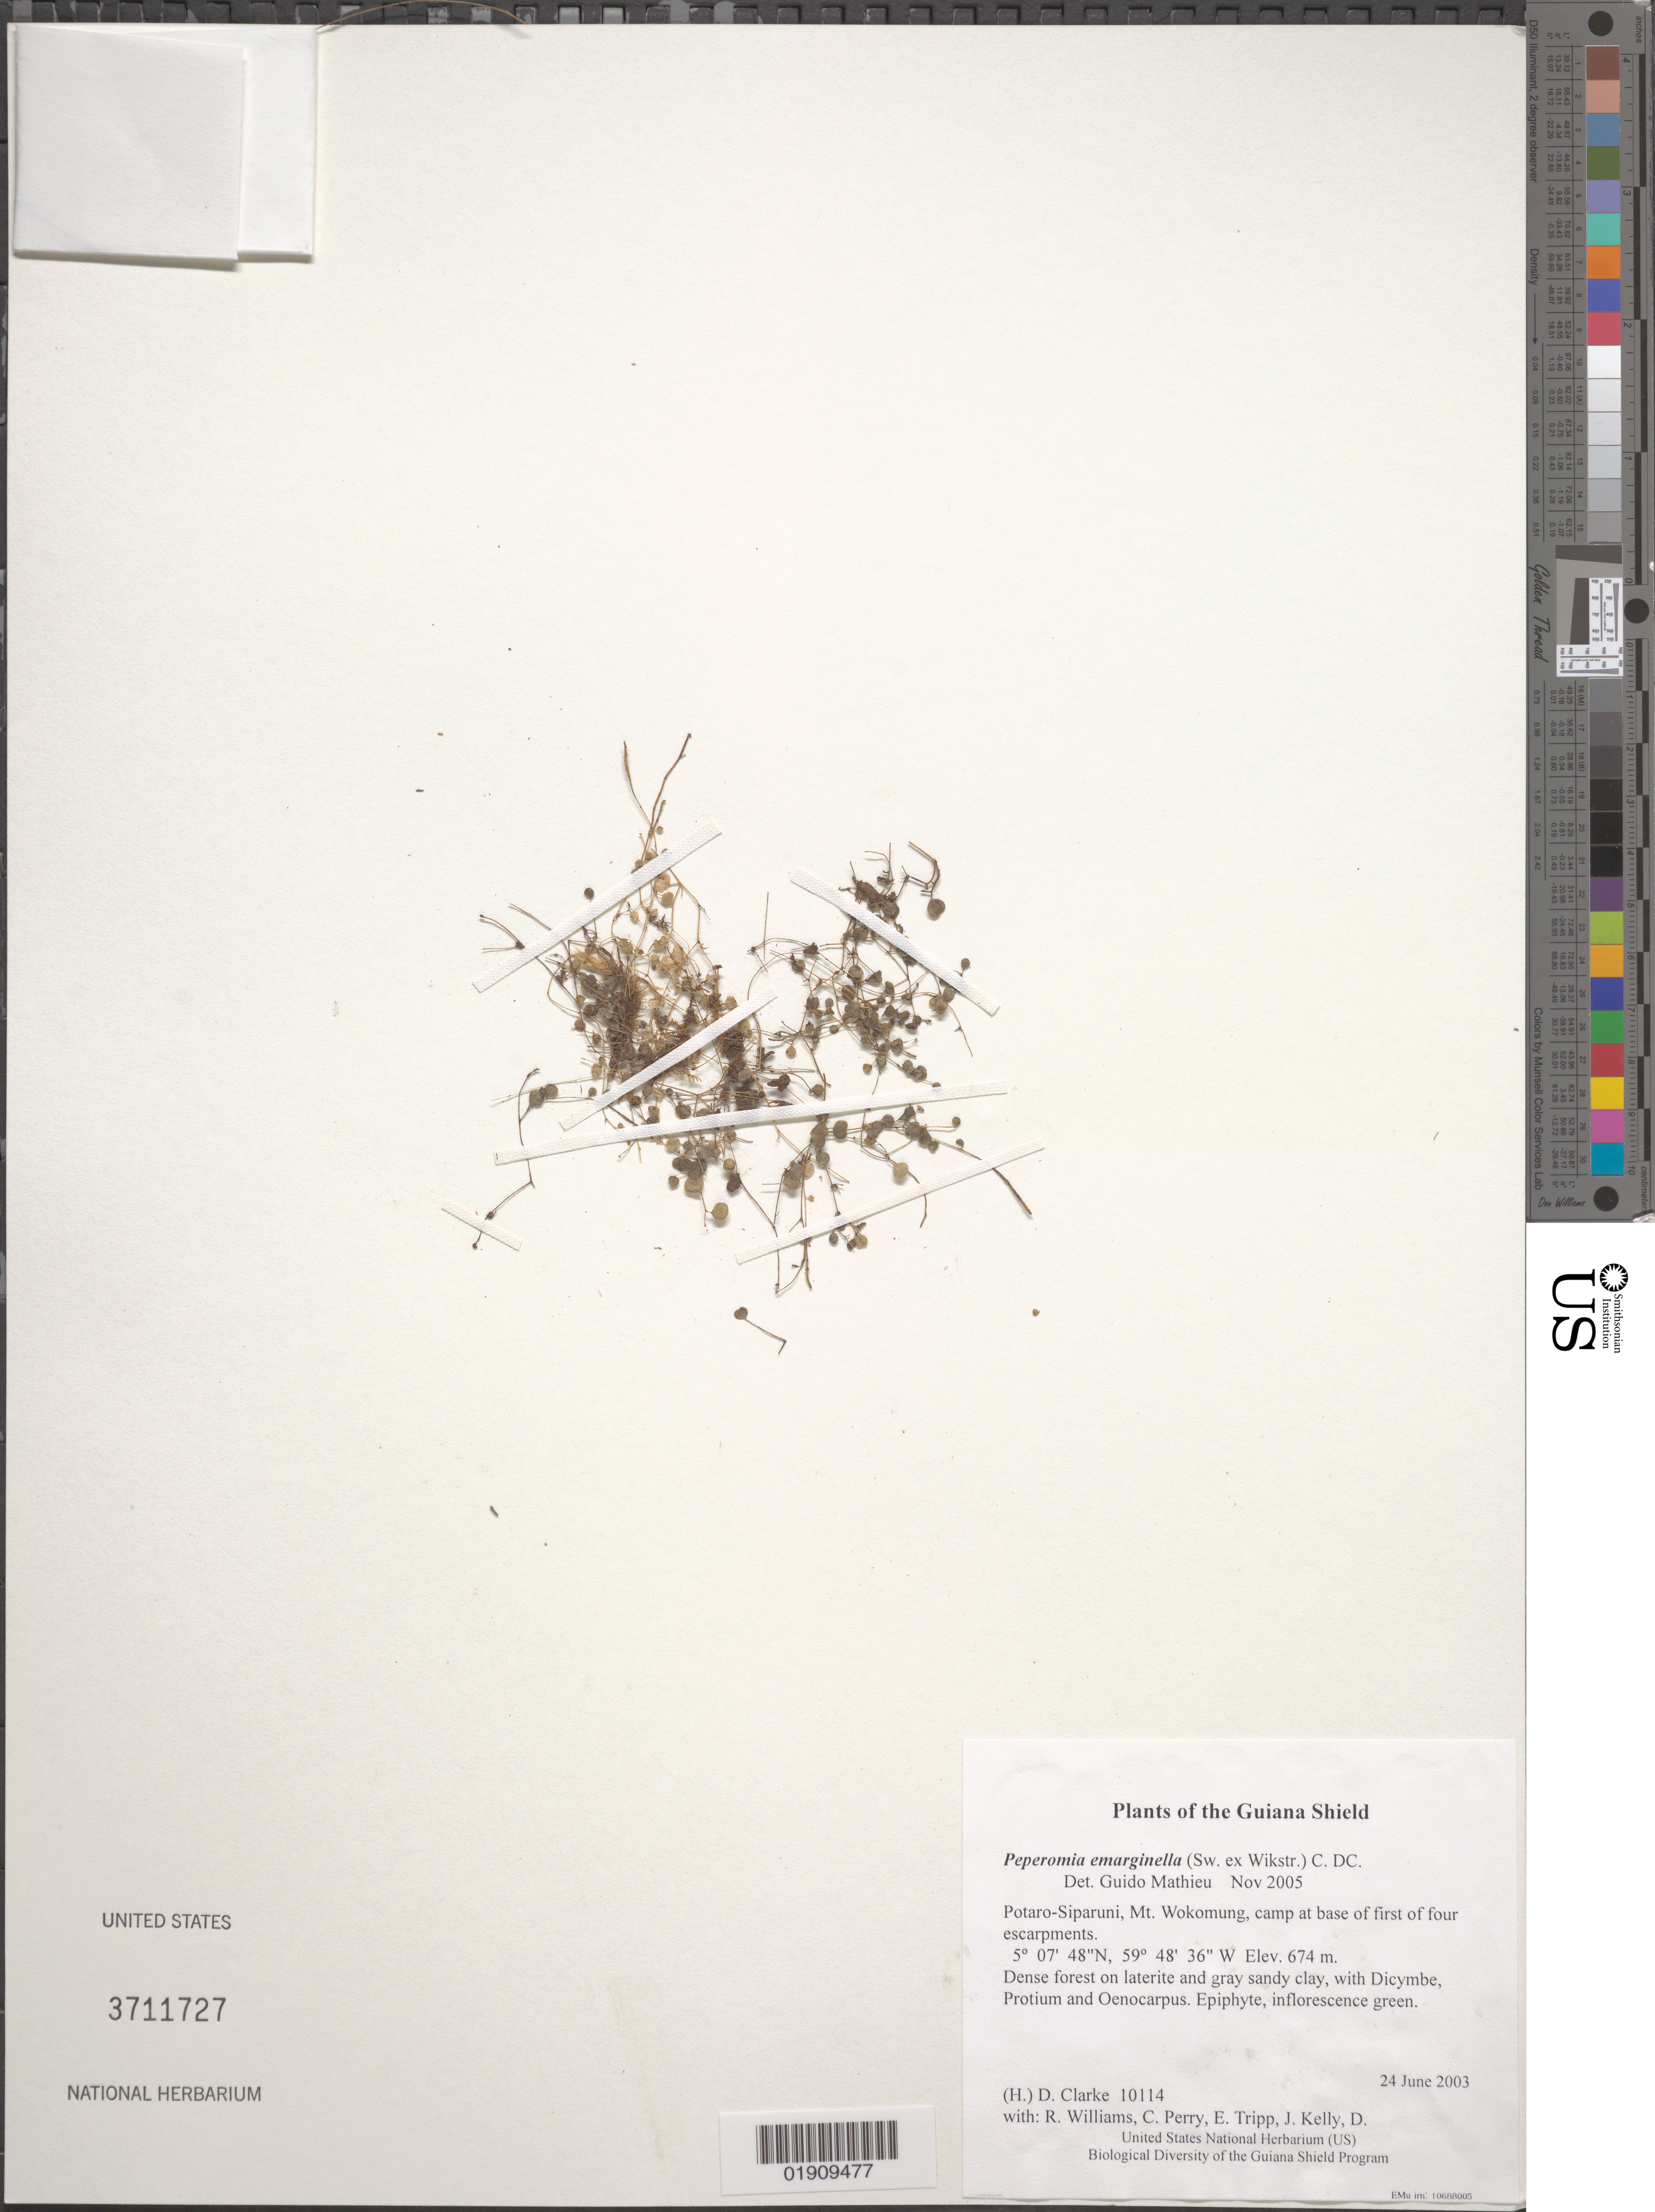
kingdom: Plantae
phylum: Tracheophyta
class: Magnoliopsida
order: Piperales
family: Piperaceae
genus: Peperomia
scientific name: Peperomia emarginella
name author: (Sw. ex Wikstr.) C. DC.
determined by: Mathieu, Guido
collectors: H. D. Clarke, R. Williams, C. Perry, E. Tripp, J. Kelly, D. Gittens & S. R. Stern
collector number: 10114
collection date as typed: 24 June 2003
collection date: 2003-06-24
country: Guyana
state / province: Potaro-Siparuni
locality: Mt. Wokomung, camp at base of first of four escarpments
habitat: Dense forest on laterite and gray sandy clay, with Dicymbe, Protium and Oenocarpus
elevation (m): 674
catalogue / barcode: US 3711727